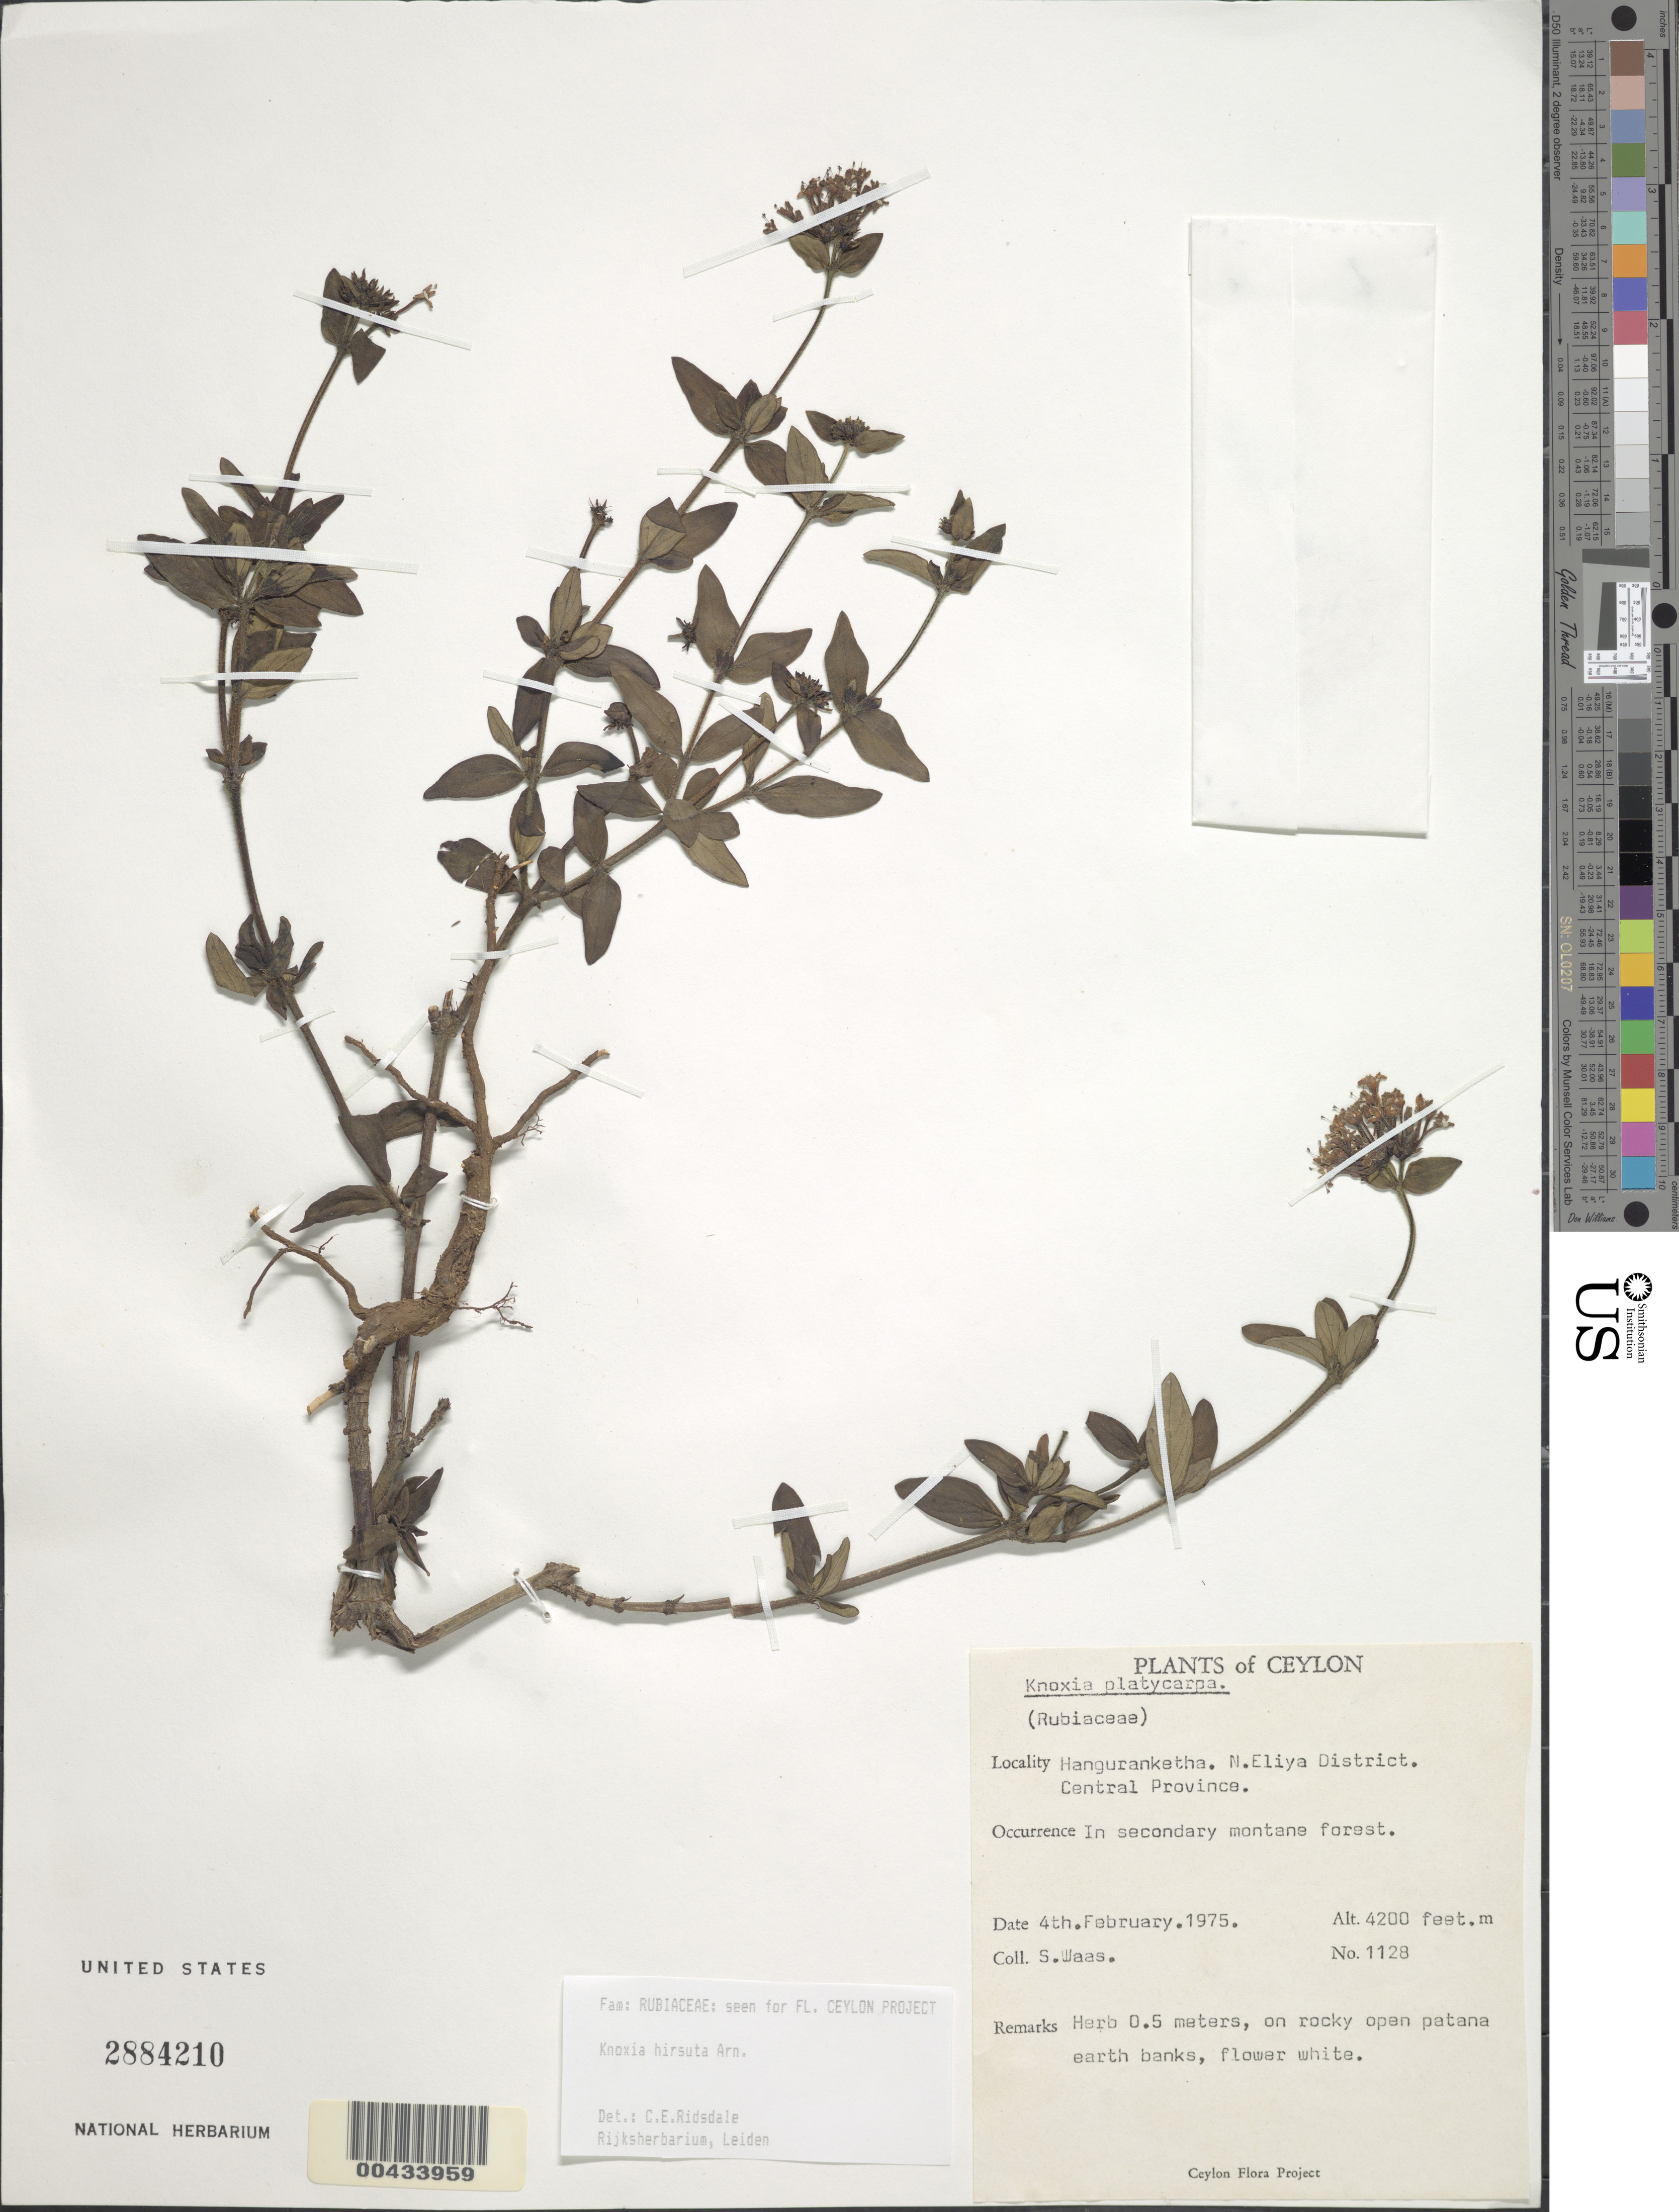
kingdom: Plantae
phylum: Tracheophyta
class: Magnoliopsida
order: Gentianales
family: Rubiaceae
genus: Knoxia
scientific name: Knoxia hirsuta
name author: Arn.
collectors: S. Waas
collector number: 1128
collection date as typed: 04 Feb 1975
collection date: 1975-02-04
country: Sri Lanka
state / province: Central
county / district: Nuwara Eliya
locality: Hanguranketa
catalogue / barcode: US 2884210